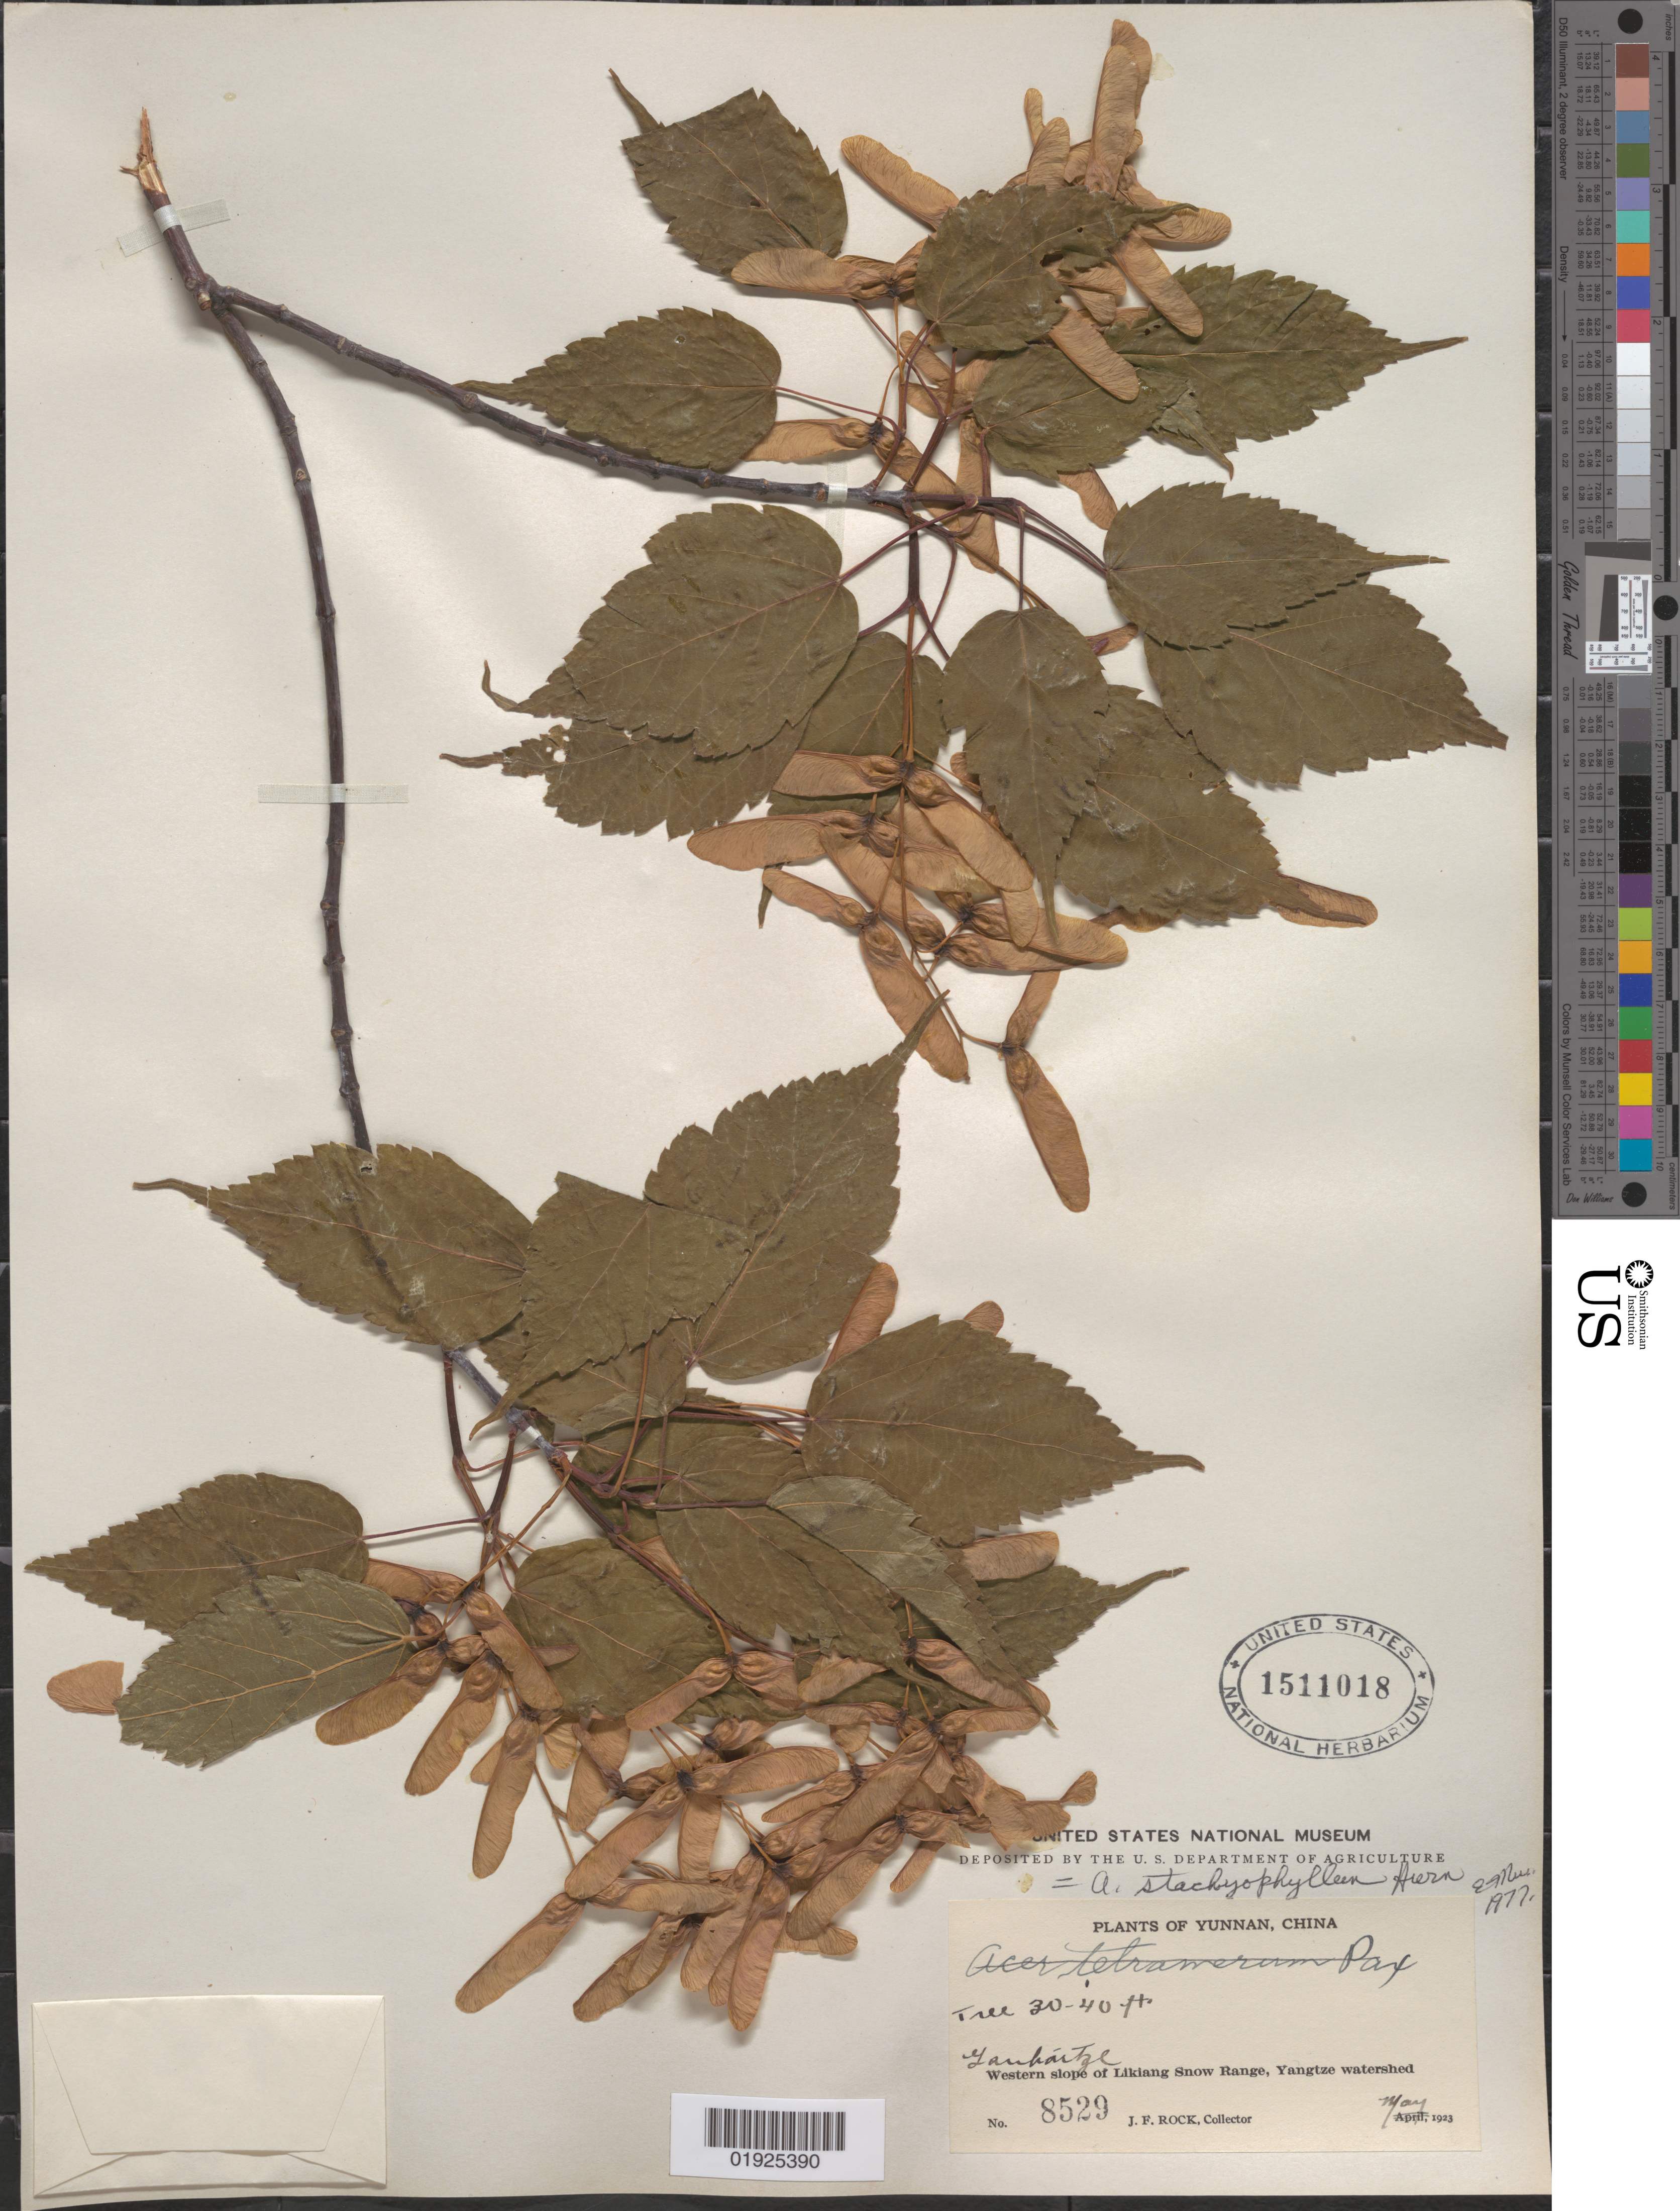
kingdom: Plantae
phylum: Tracheophyta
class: Magnoliopsida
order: Sapindales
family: Sapindaceae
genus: Acer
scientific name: Acer stachyophyllum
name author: Hiern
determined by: Murray, Edward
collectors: J. F. Rock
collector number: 8529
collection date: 1923-05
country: China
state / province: Yunnan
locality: Ganhaitze [?]. Western slope of Likiang Snow Range, Yangtze watershed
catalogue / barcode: US 1511018